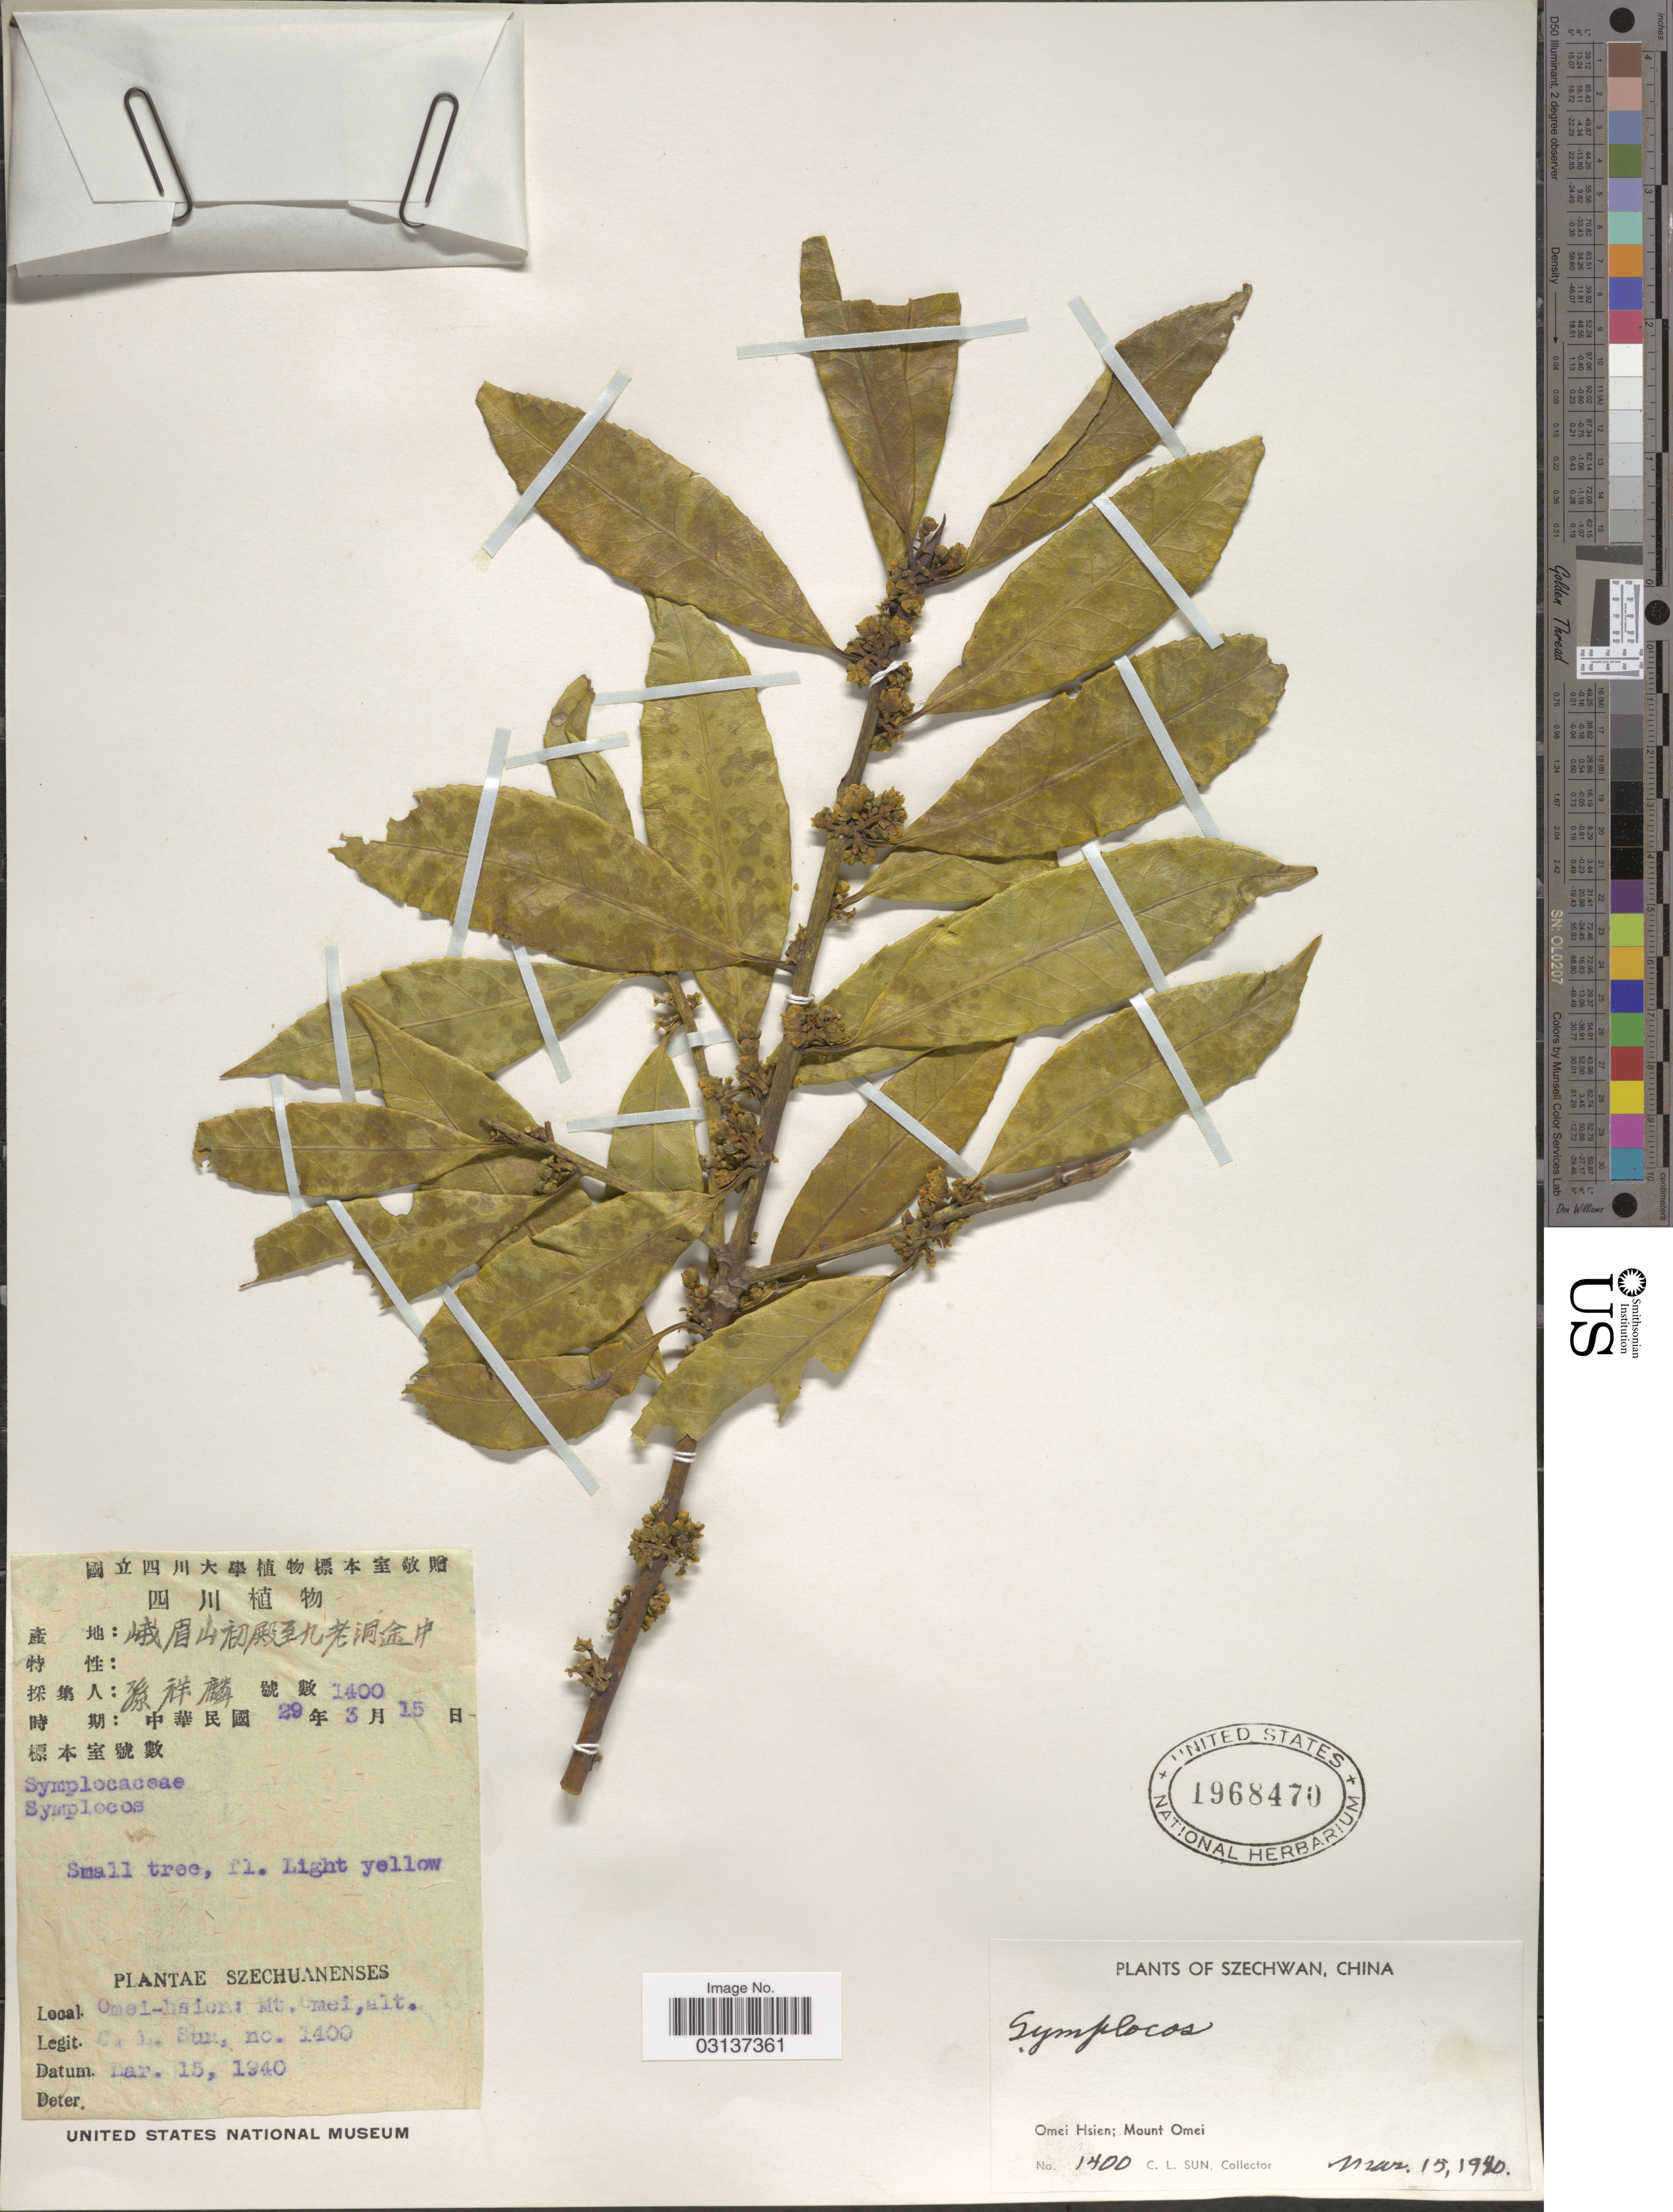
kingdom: Plantae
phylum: Tracheophyta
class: Magnoliopsida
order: Ericales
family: Symplocaceae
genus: Symplocos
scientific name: Symplocos sp.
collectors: C. Sun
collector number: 1400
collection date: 1940-03-15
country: China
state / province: Sichuan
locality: Szechwan. Omei Hsien; Mount Omei.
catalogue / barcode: US 1968470